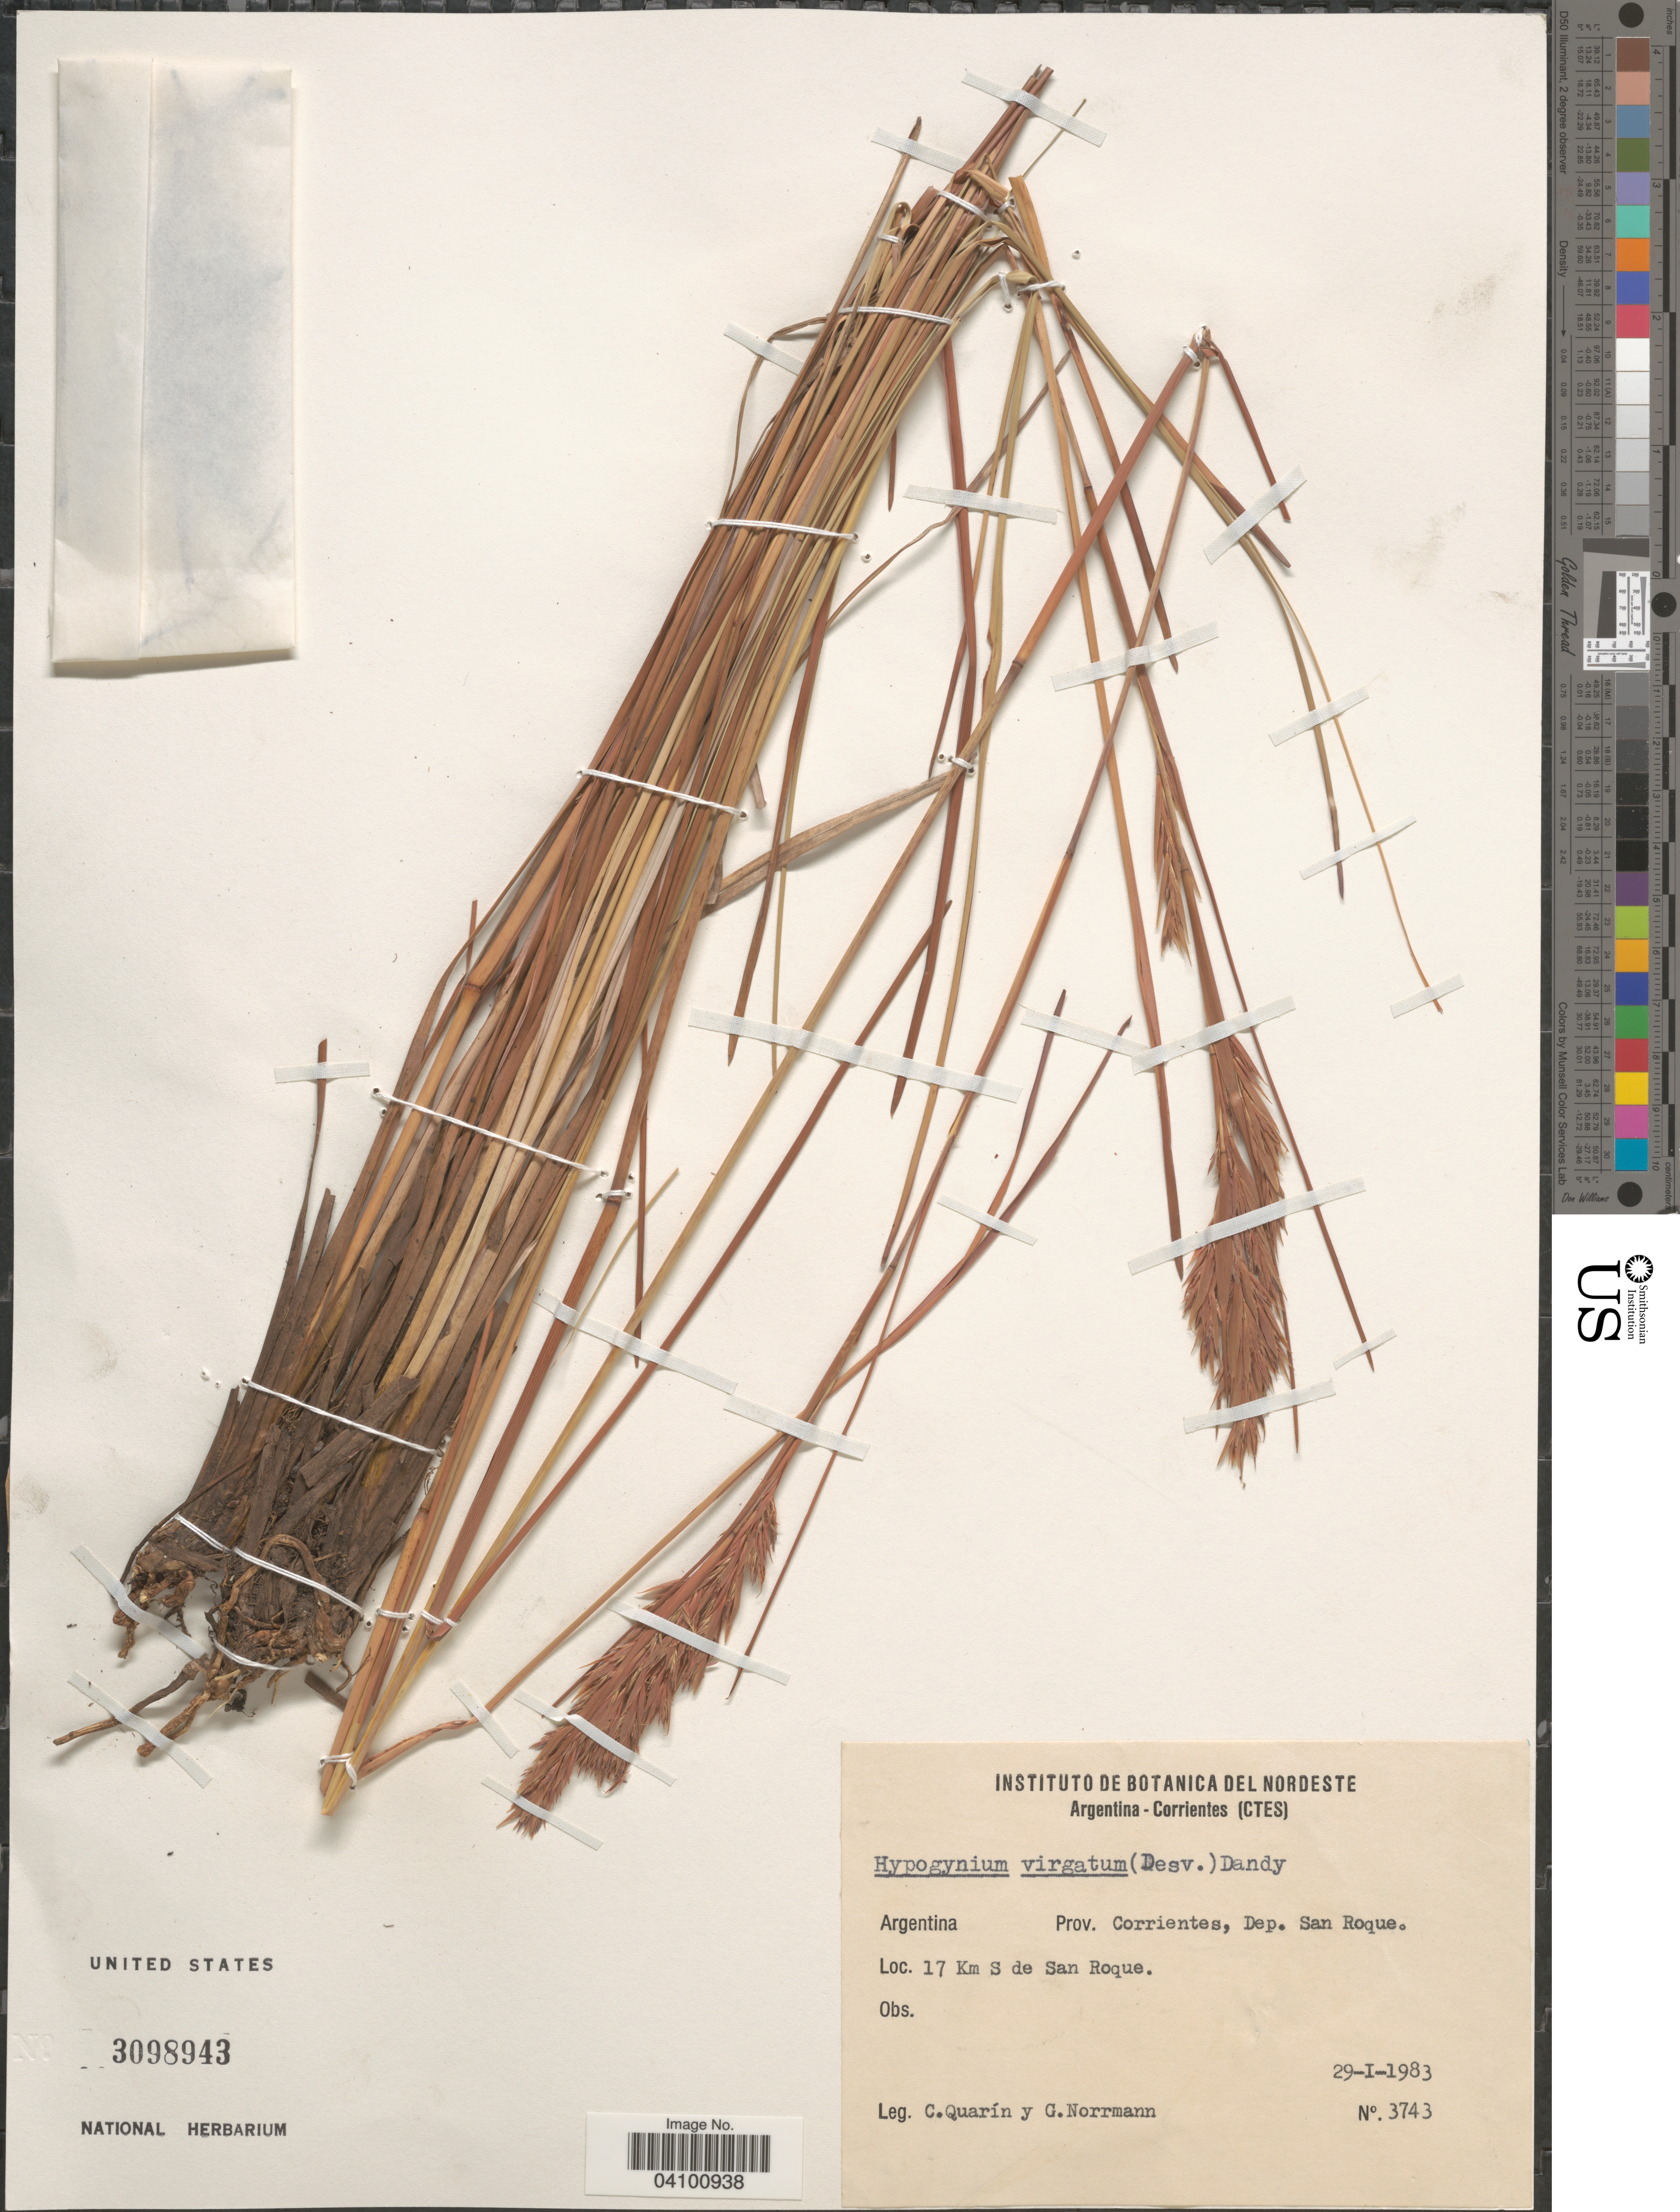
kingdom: Plantae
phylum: Tracheophyta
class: Liliopsida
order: Poales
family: Poaceae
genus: Andropogon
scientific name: Andropogon virgatus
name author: Desv. ex Ham.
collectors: C. Quarín & G. Norrmann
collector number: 3743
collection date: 1983-01-29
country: Argentina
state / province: Corrientes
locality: Dep. San Roque. 17 Km S de San Roque.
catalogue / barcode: US 3098943